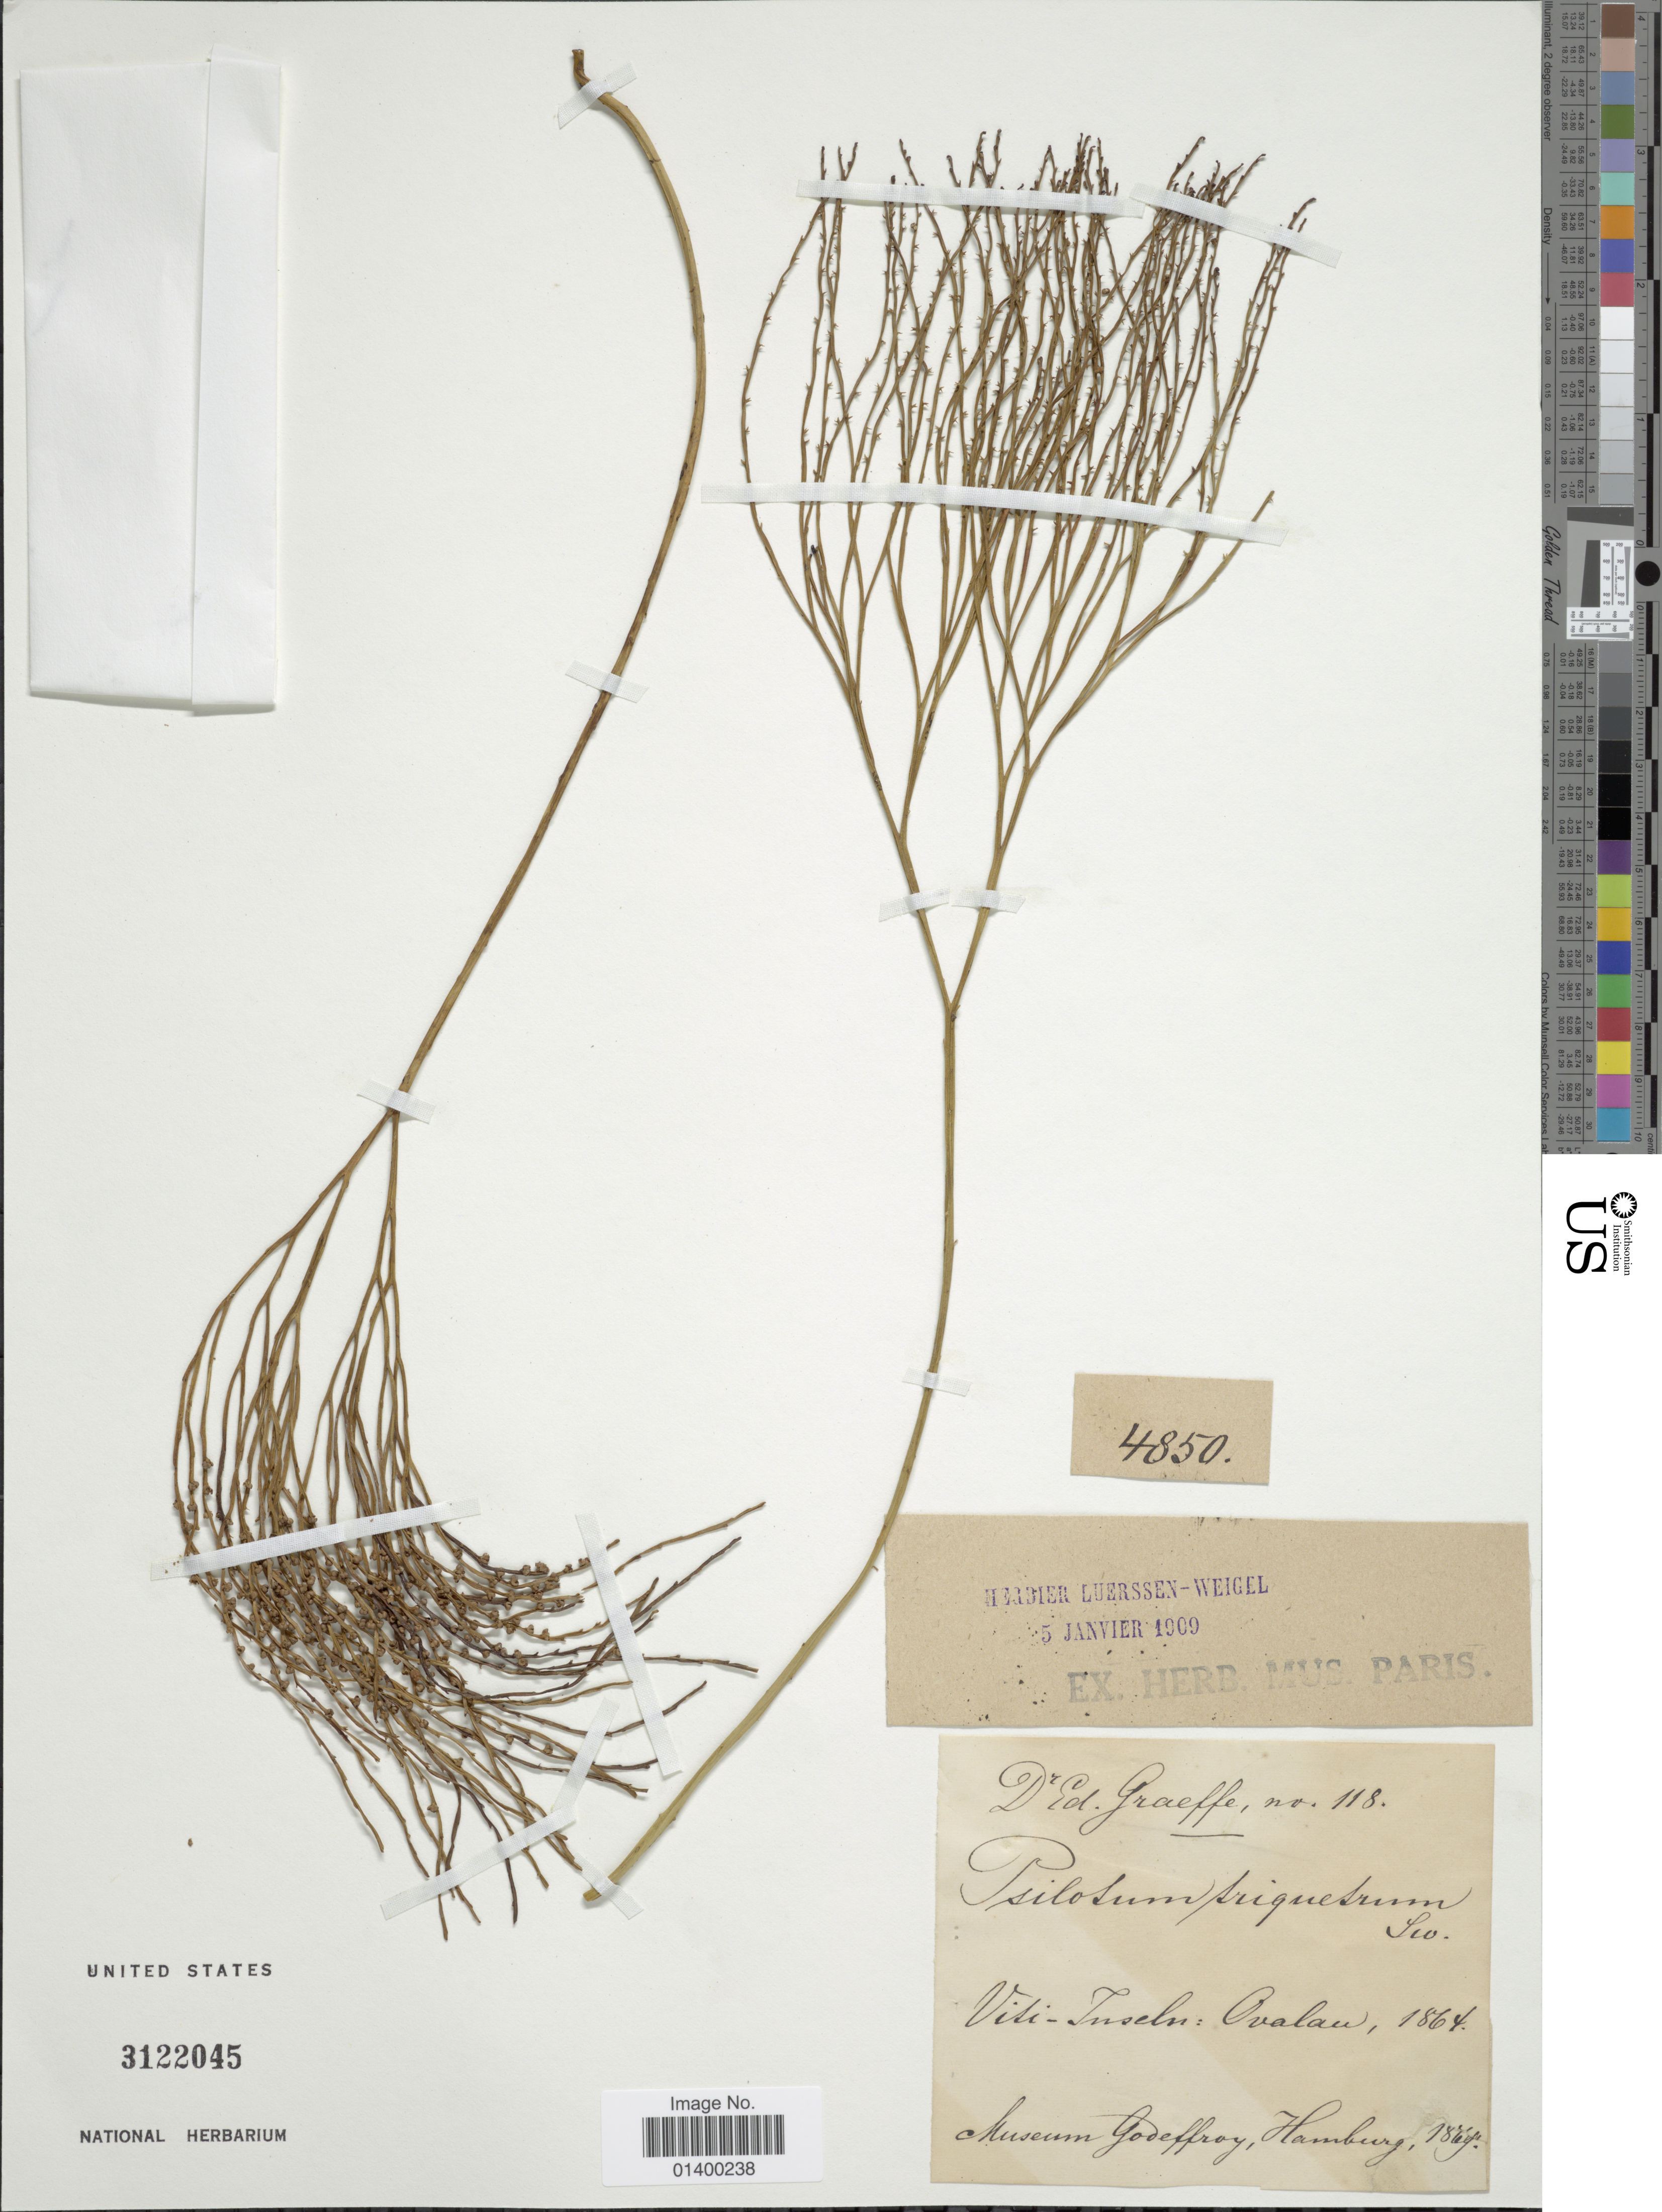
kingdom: Plantae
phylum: Tracheophyta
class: Polypodiopsida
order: Psilotales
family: Psilotaceae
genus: Psilotum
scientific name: Psilotum nudum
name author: (L.) P. Beauv.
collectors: E. Graeffe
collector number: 118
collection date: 1864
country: Fiji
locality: Viti-Inseln: Ovalau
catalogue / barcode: US 3122045